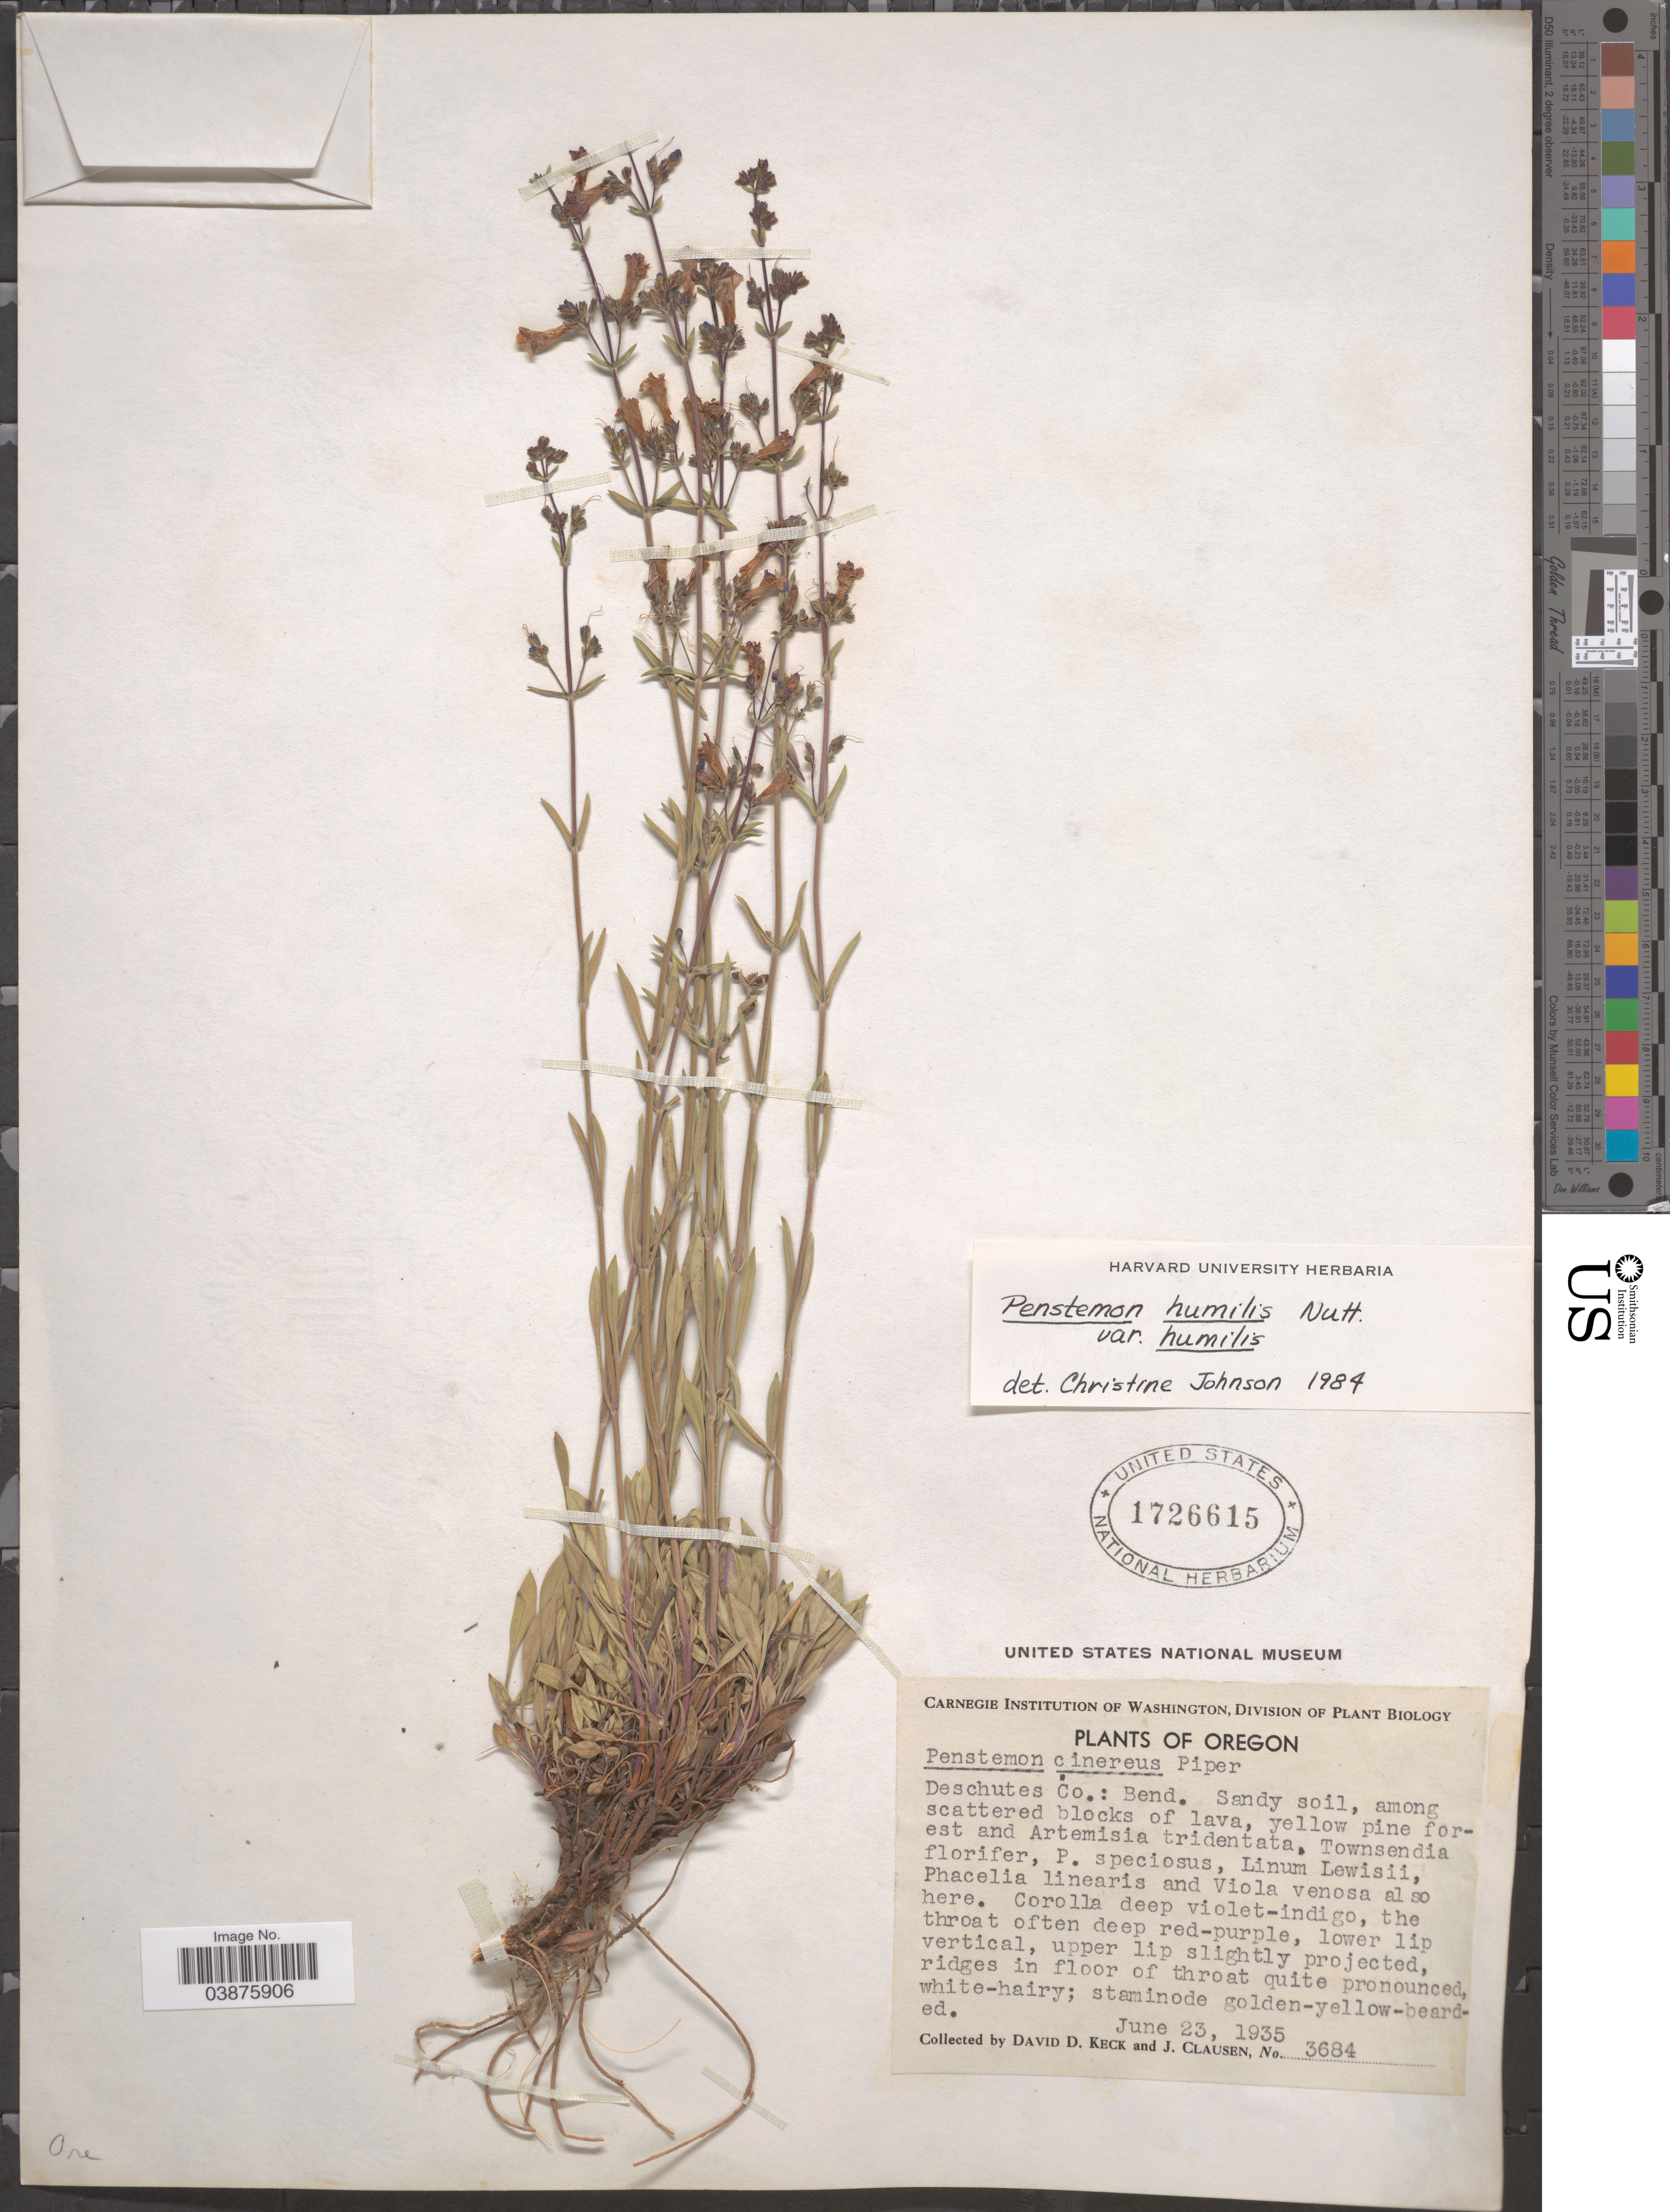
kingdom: Plantae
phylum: Tracheophyta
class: Magnoliopsida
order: Lamiales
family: Plantaginaceae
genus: Penstemon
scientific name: Penstemon humilis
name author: Nutt. ex A. Gray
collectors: D. D. Keck & J. Clausen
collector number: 3684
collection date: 1935-06-23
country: United States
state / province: Oregon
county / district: Deschutes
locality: Deschutes Co.: Bend.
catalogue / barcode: US 1726615